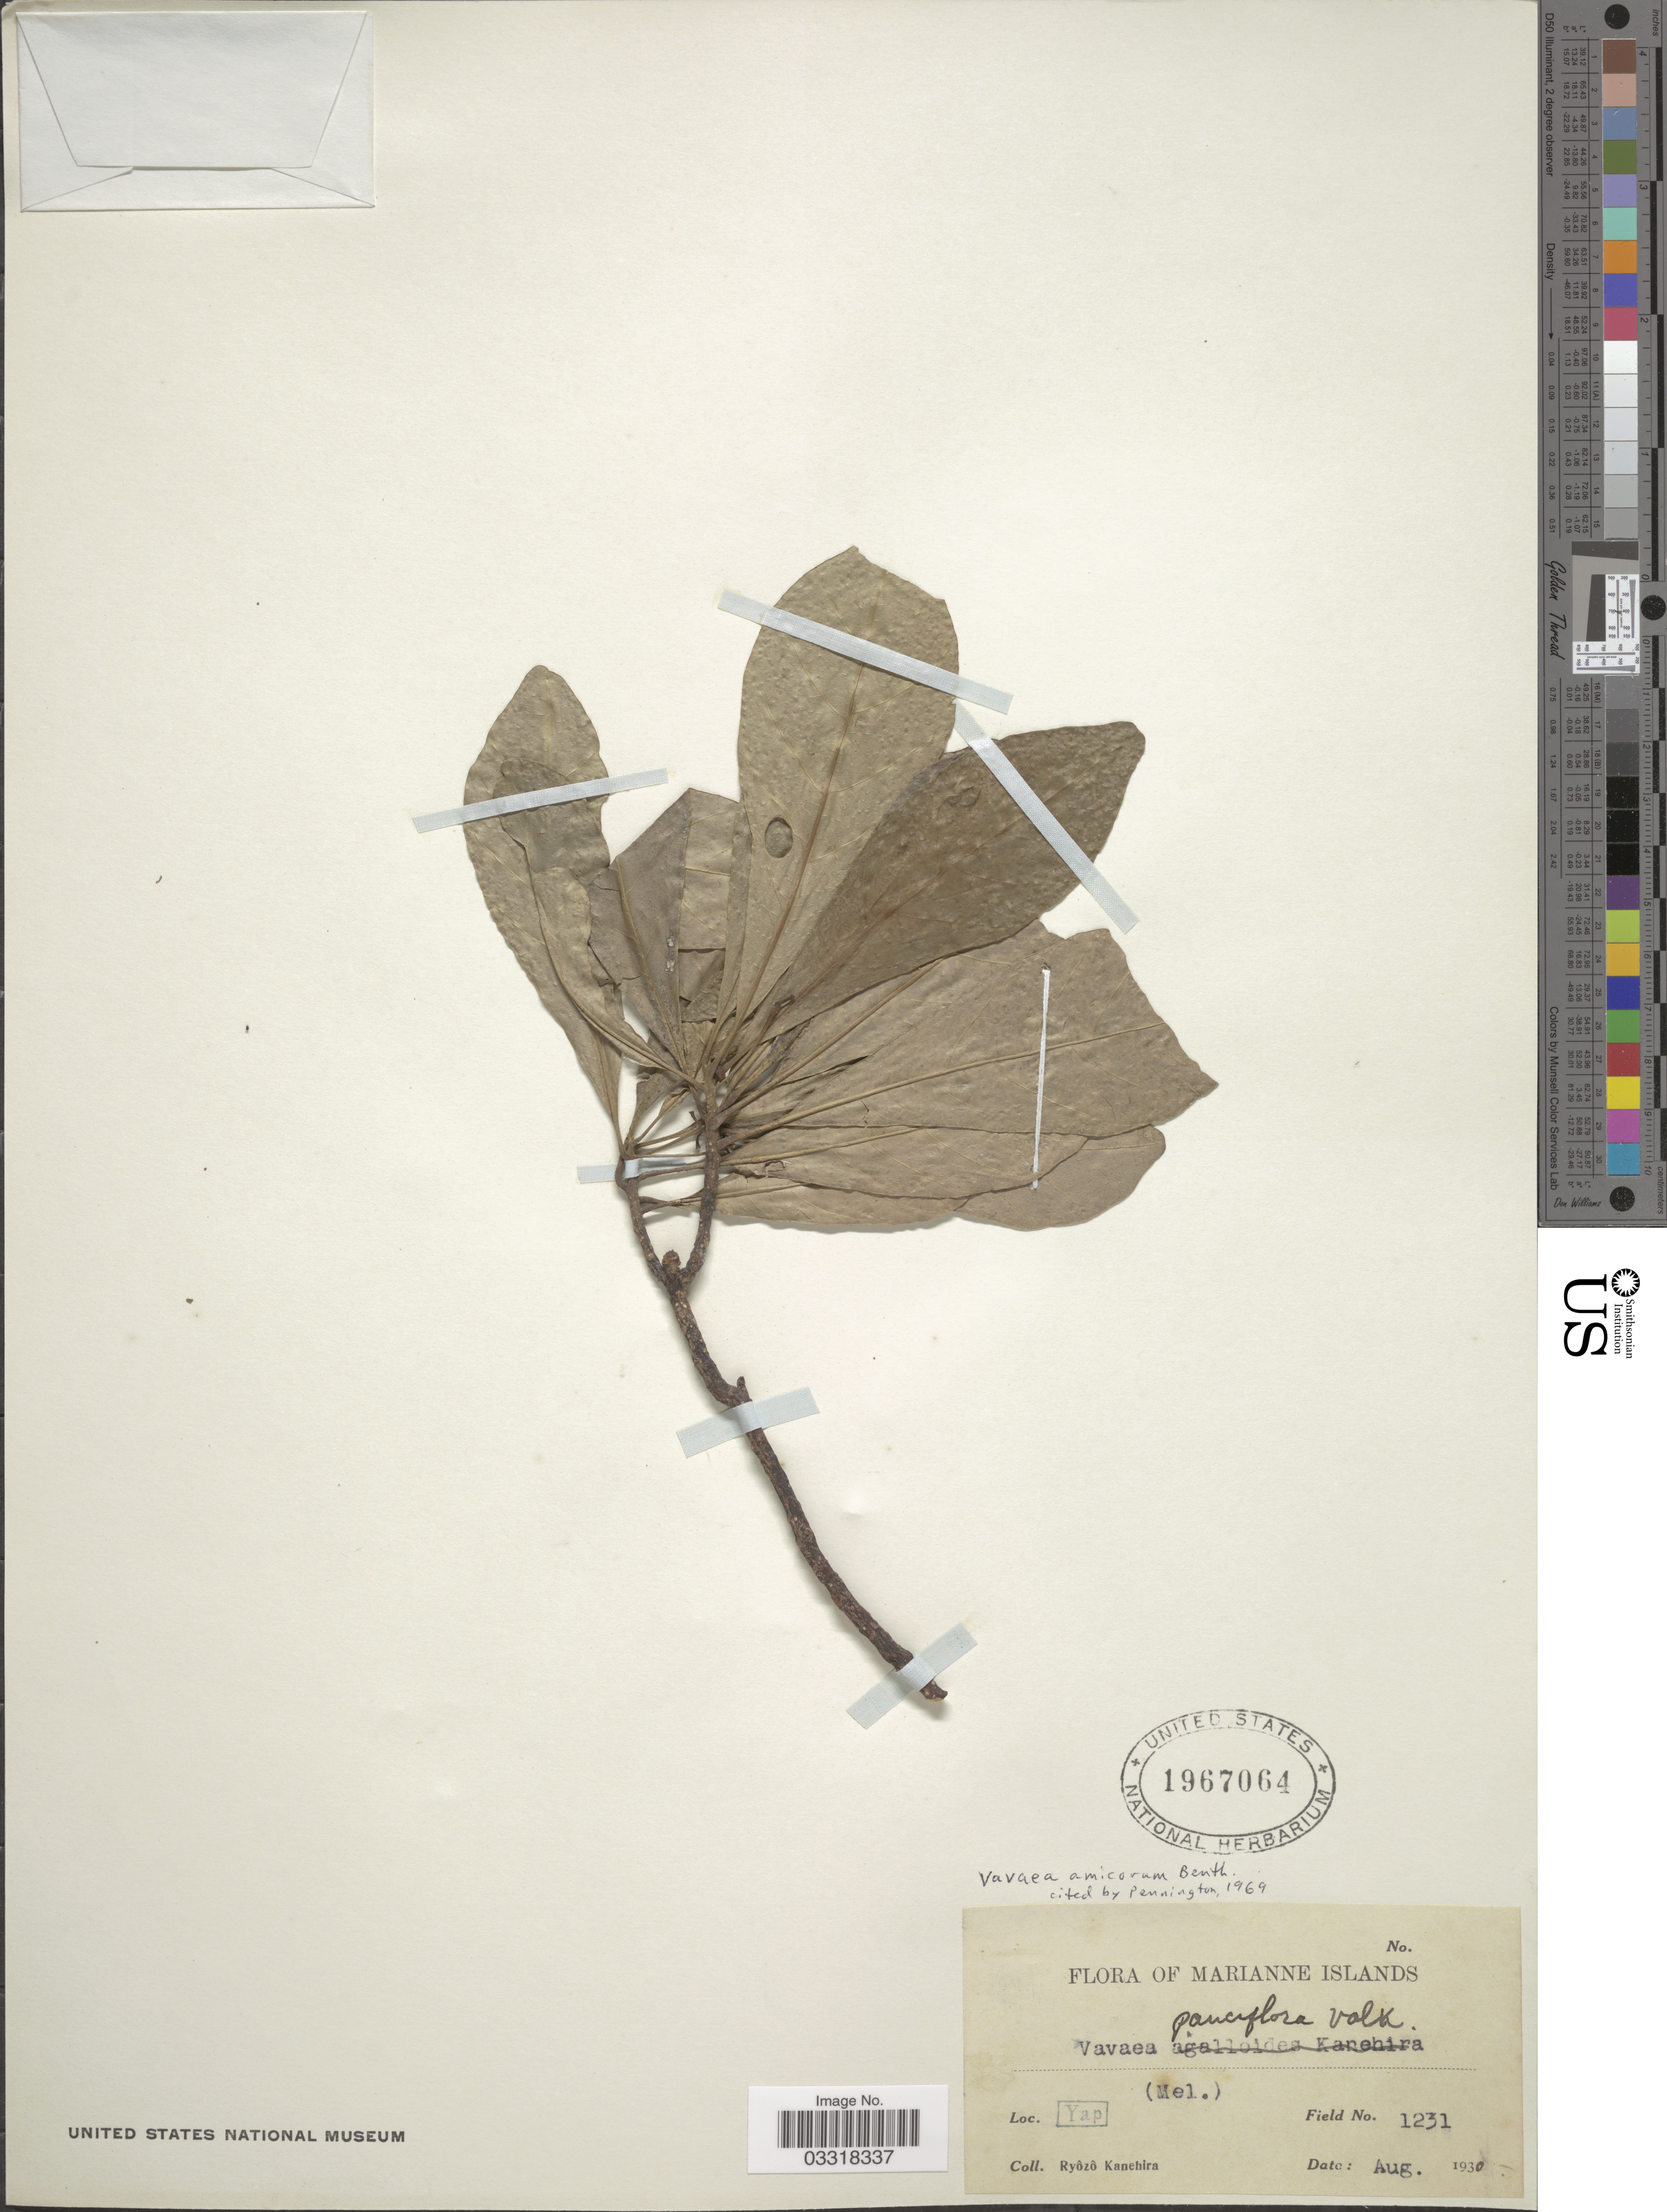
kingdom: Plantae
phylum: Tracheophyta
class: Magnoliopsida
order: Sapindales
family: Meliaceae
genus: Vavaea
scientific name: Vavaea pauciflora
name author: Volkens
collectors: R. Kanehira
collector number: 1231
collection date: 1930-08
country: Micronesia, Federated States of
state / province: Yap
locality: Marianne Islands.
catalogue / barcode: US 1967064